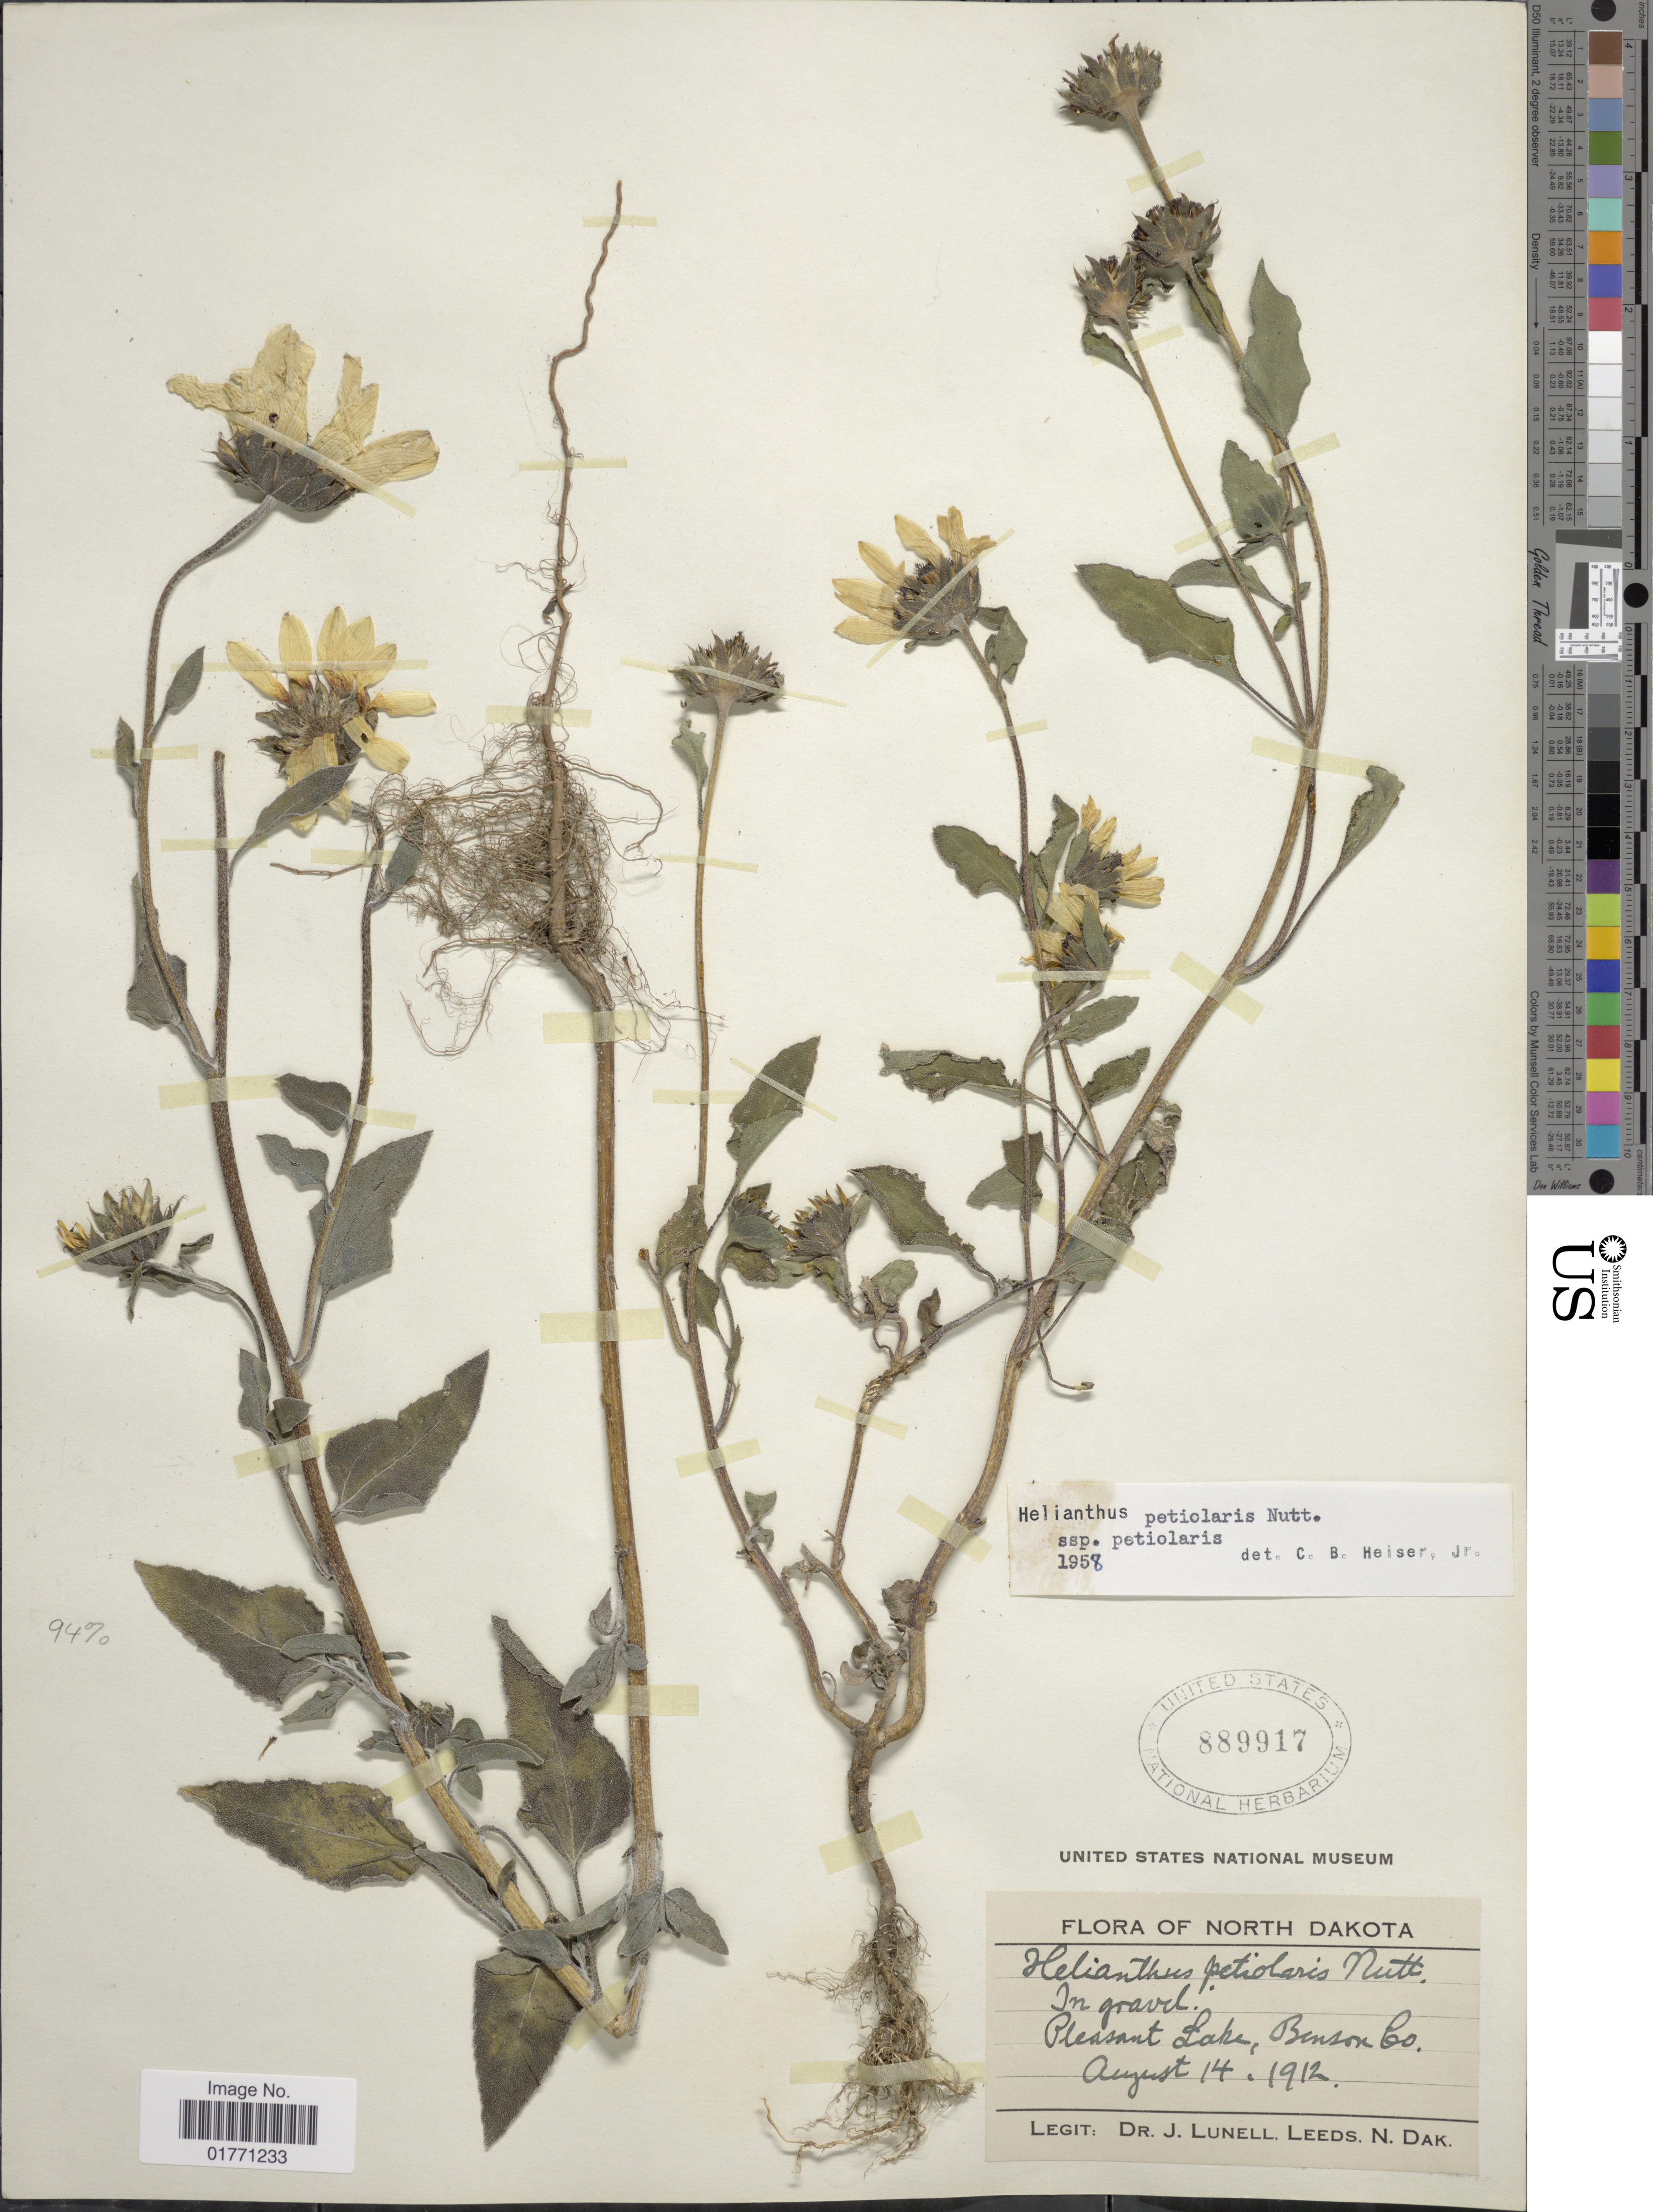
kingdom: Plantae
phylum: Tracheophyta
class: Magnoliopsida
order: Asterales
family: Asteraceae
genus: Helianthus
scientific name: Helianthus petiolaris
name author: Nutt.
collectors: J. Lunell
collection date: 1912-08-14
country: United States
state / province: North Dakota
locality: In gravel, Pleasant Lake, Benson Co.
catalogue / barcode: US 889917